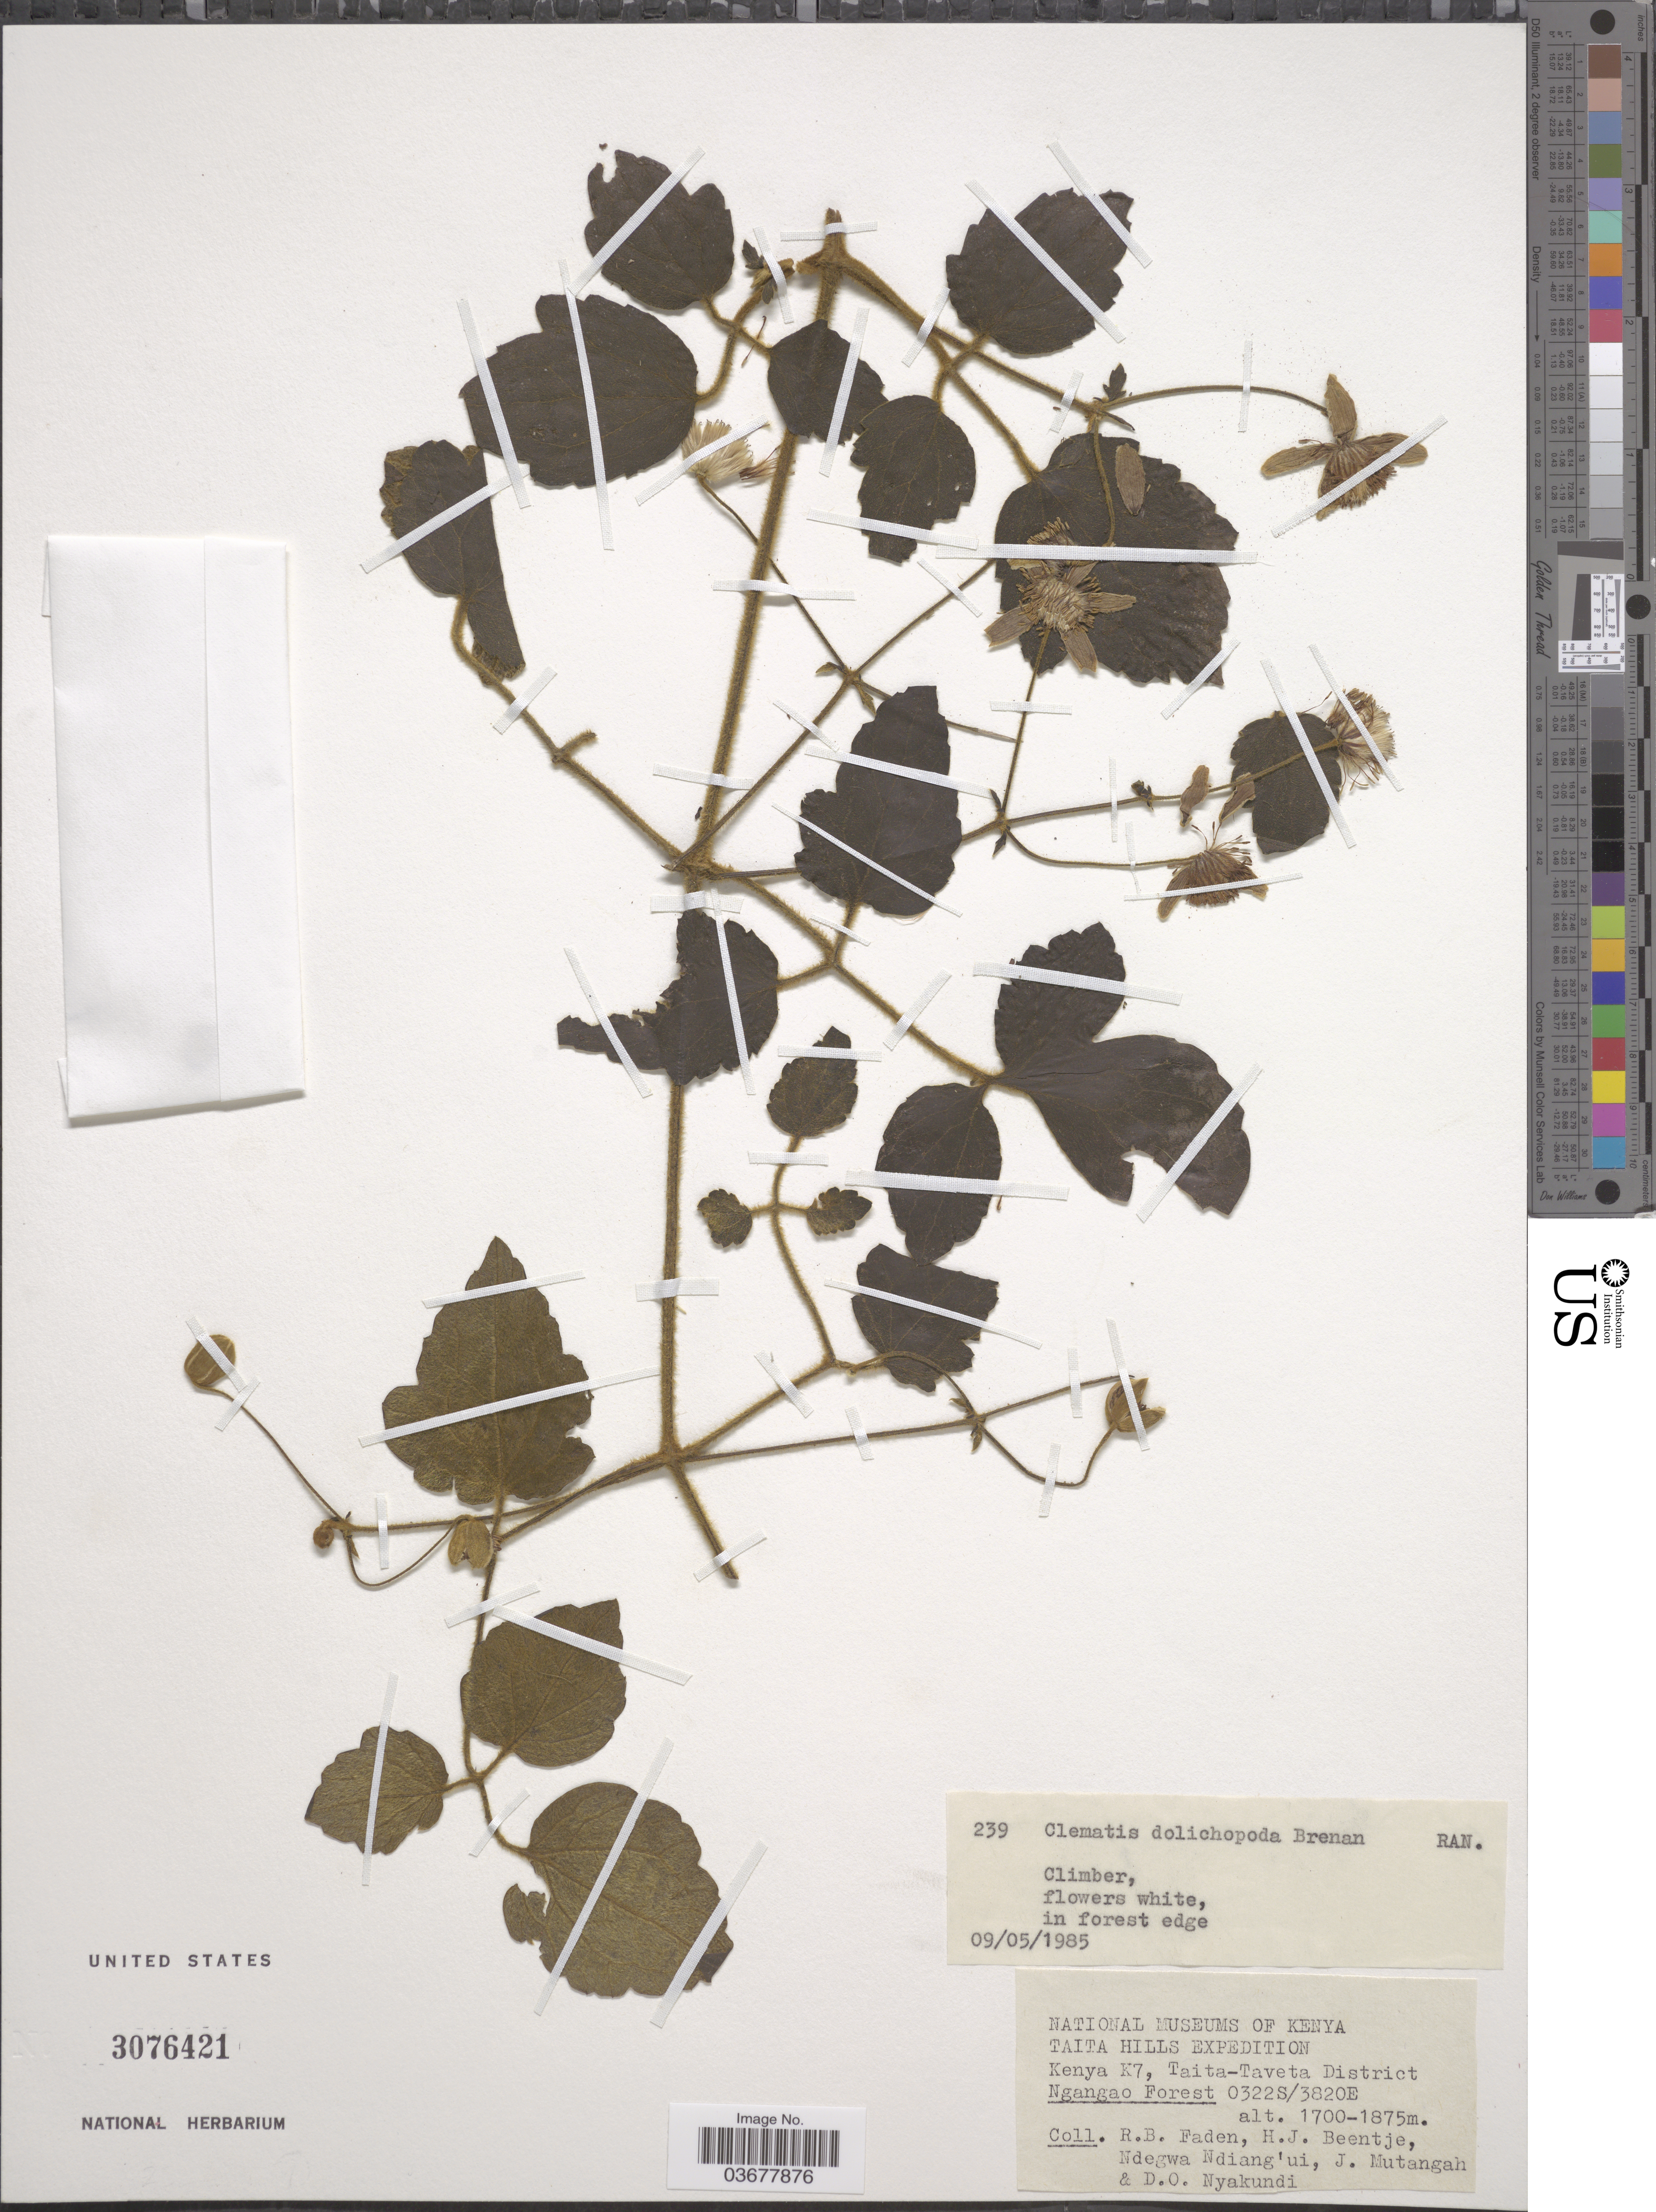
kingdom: Plantae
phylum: Tracheophyta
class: Magnoliopsida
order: Ranunculales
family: Ranunculaceae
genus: Clematis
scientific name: Clematis dolichopoda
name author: Brenan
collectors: R. B. Faden, H. J. Beentje, Ndegwa Ndiang'ui, J. Mutangah & D. Nyakundi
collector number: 239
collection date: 1985-05-09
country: Kenya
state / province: Taita Taveta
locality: Kenya K7, Taita-Taveta District. Ngangao Forest.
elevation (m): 1700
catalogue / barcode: US 3076421